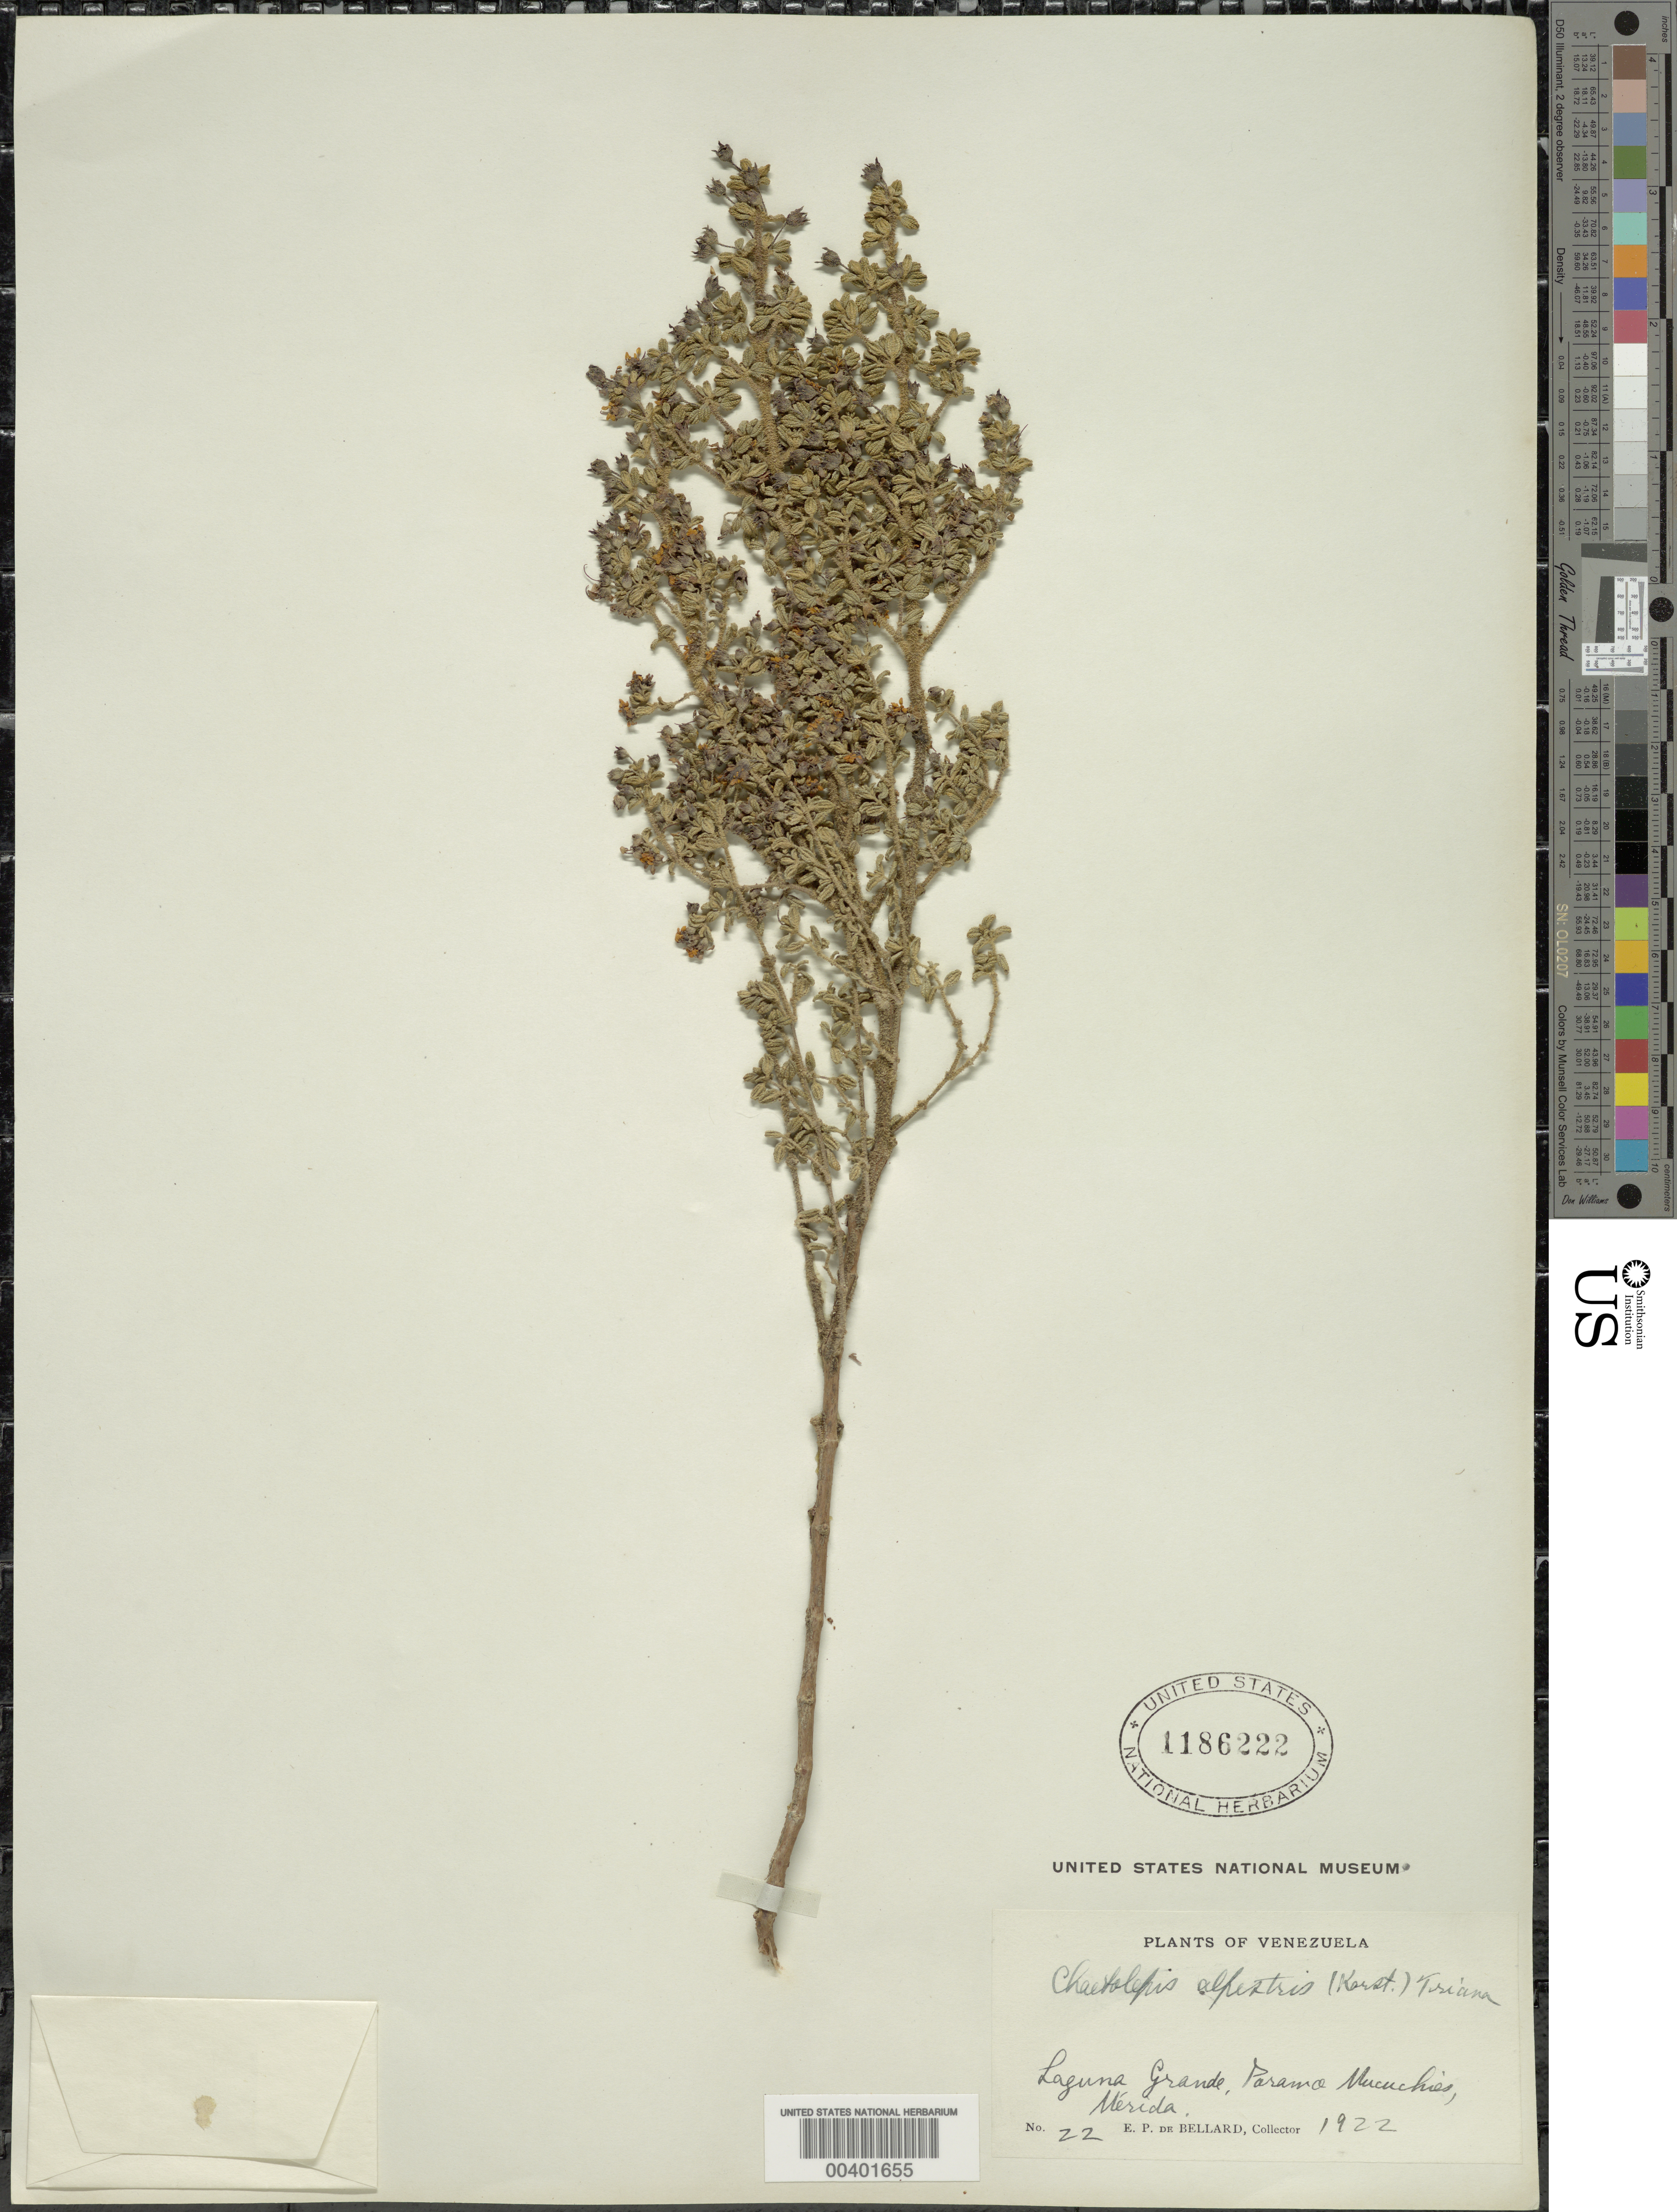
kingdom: Plantae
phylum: Tracheophyta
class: Magnoliopsida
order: Myrtales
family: Melastomataceae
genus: Chaetolepis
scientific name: Chaetolepis alpestris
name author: (H. Karst.) Triana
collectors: E. Bellard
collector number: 22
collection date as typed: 1922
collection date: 1922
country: Venezuela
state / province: Mérida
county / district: Rangel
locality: Páramo Mucuchies. Laguna Grande. Grande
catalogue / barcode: US 1186222